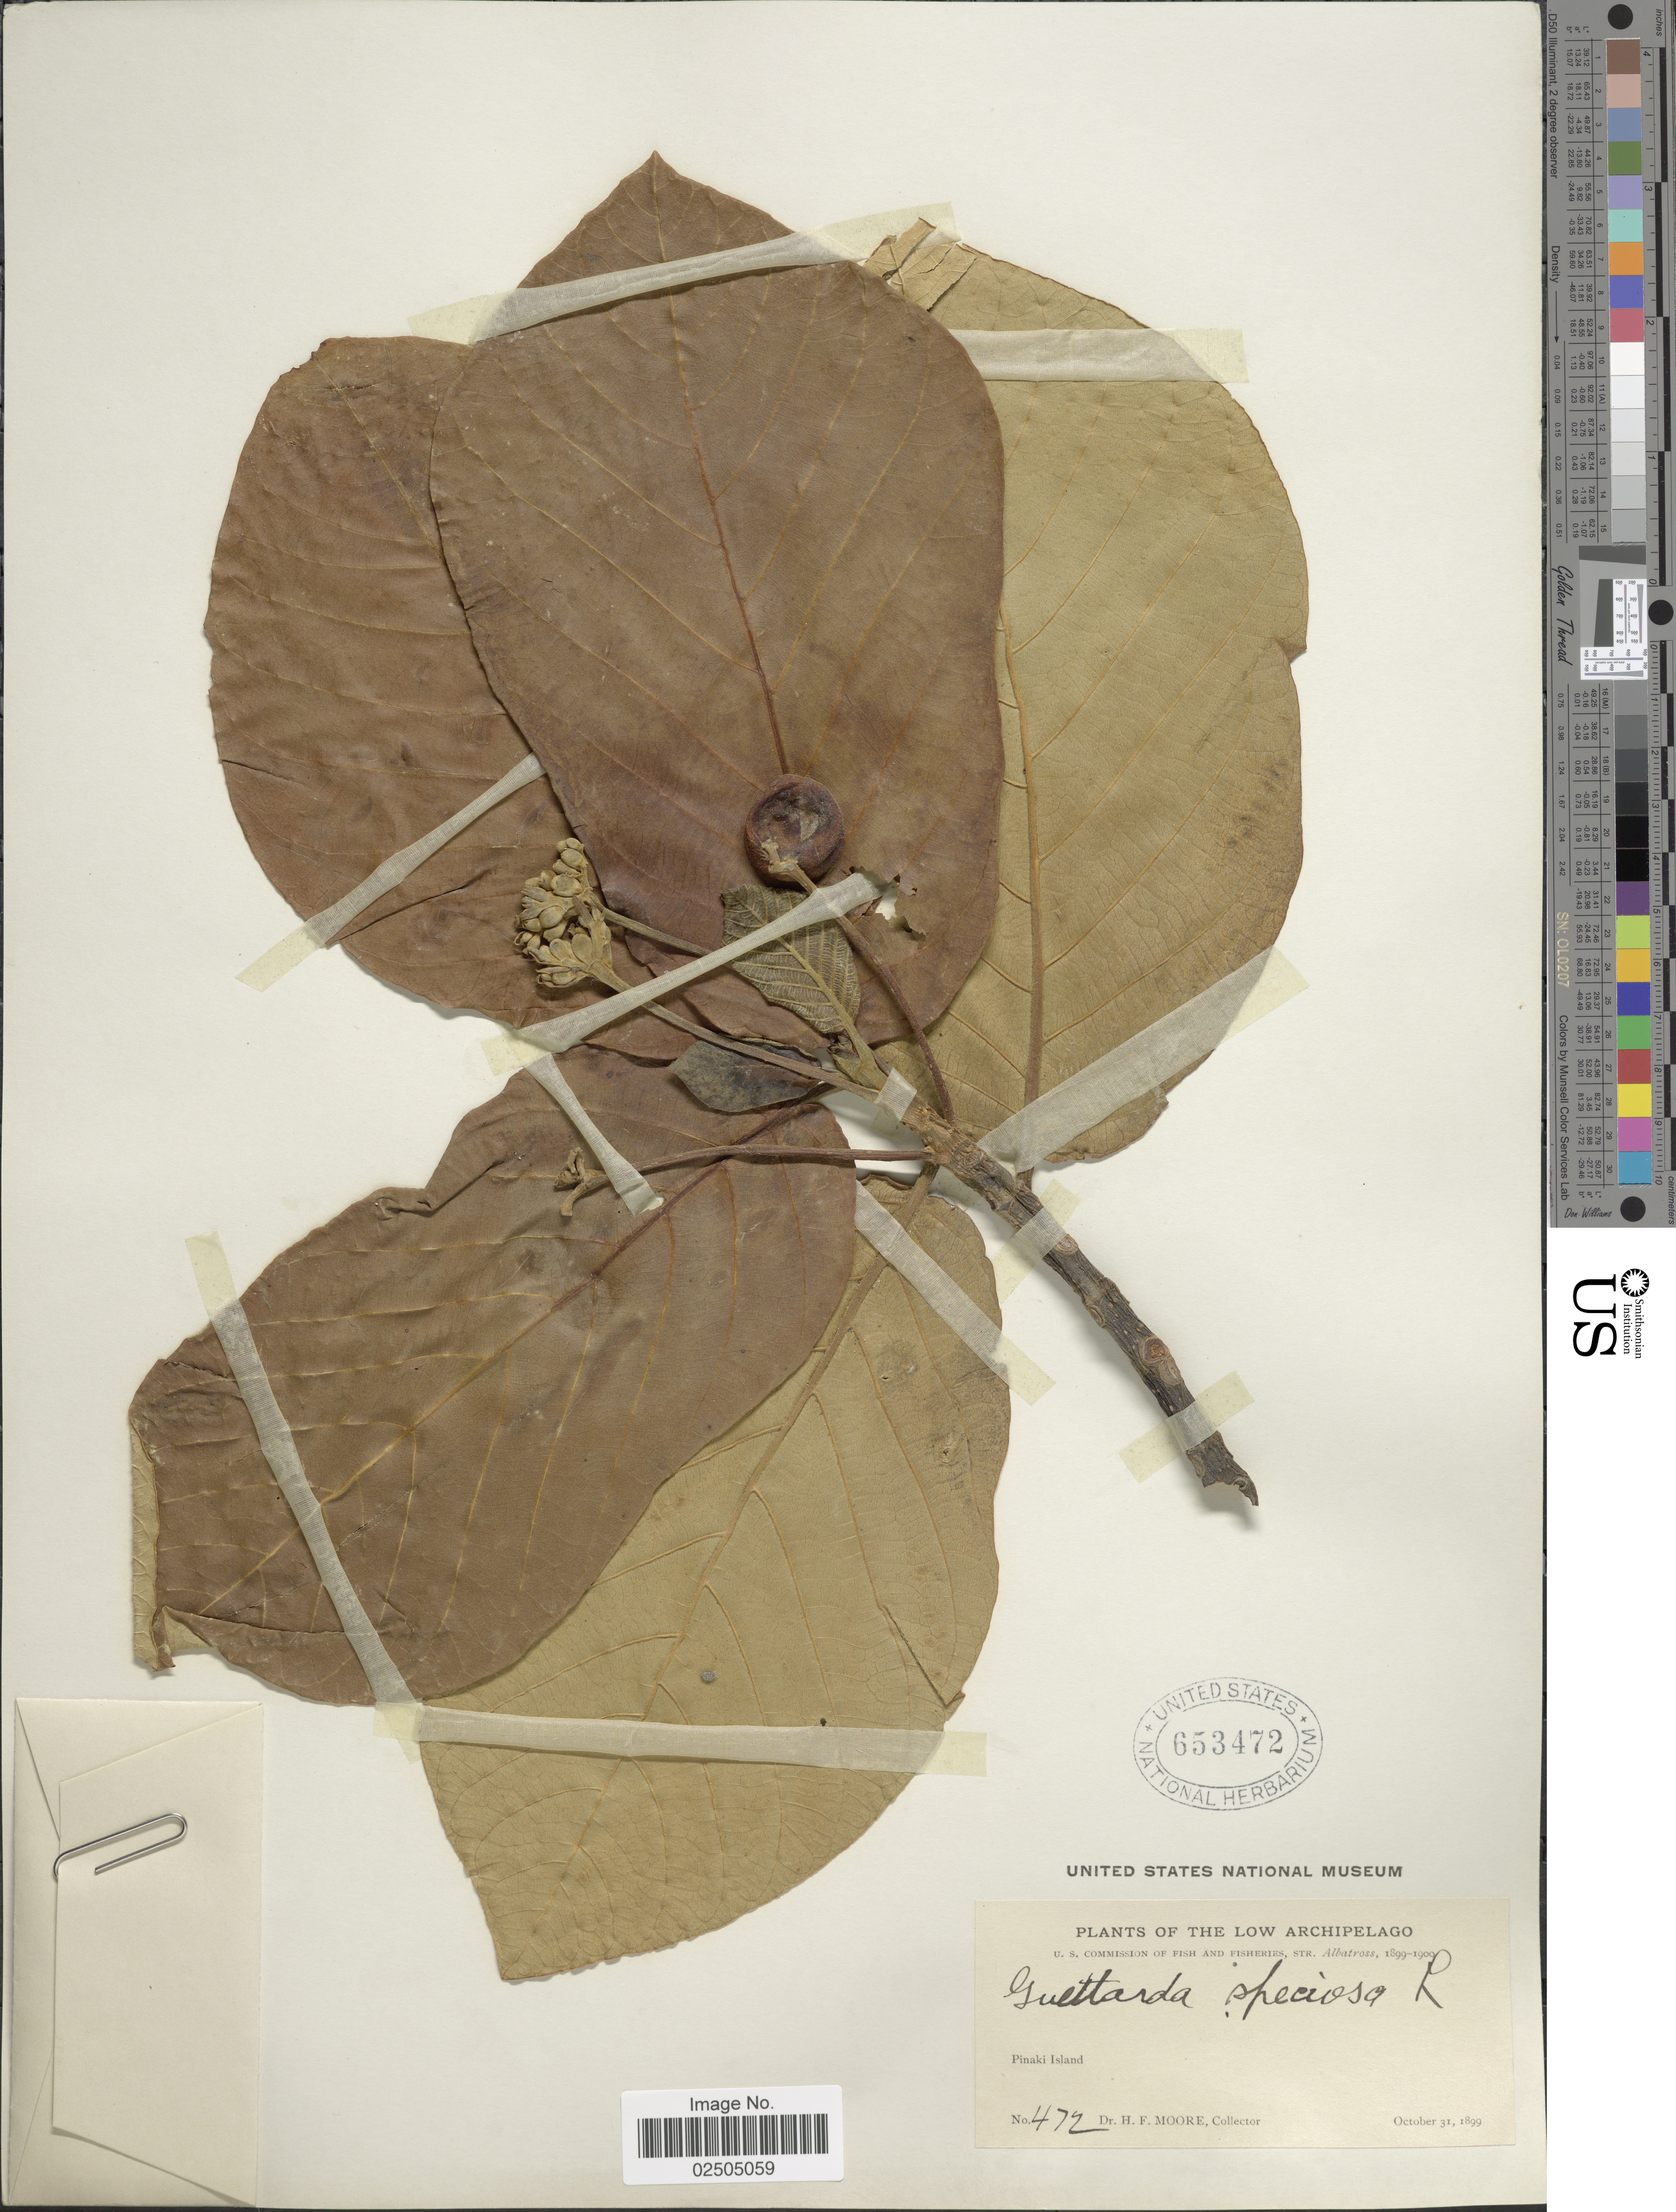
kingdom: Plantae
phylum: Tracheophyta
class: Magnoliopsida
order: Gentianales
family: Rubiaceae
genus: Guettarda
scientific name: Guettarda speciosa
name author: L.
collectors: H. F. Moore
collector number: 472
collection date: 1899-10-31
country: French Polynesia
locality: The low Archipelago, Pinaki Island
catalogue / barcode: US 653472